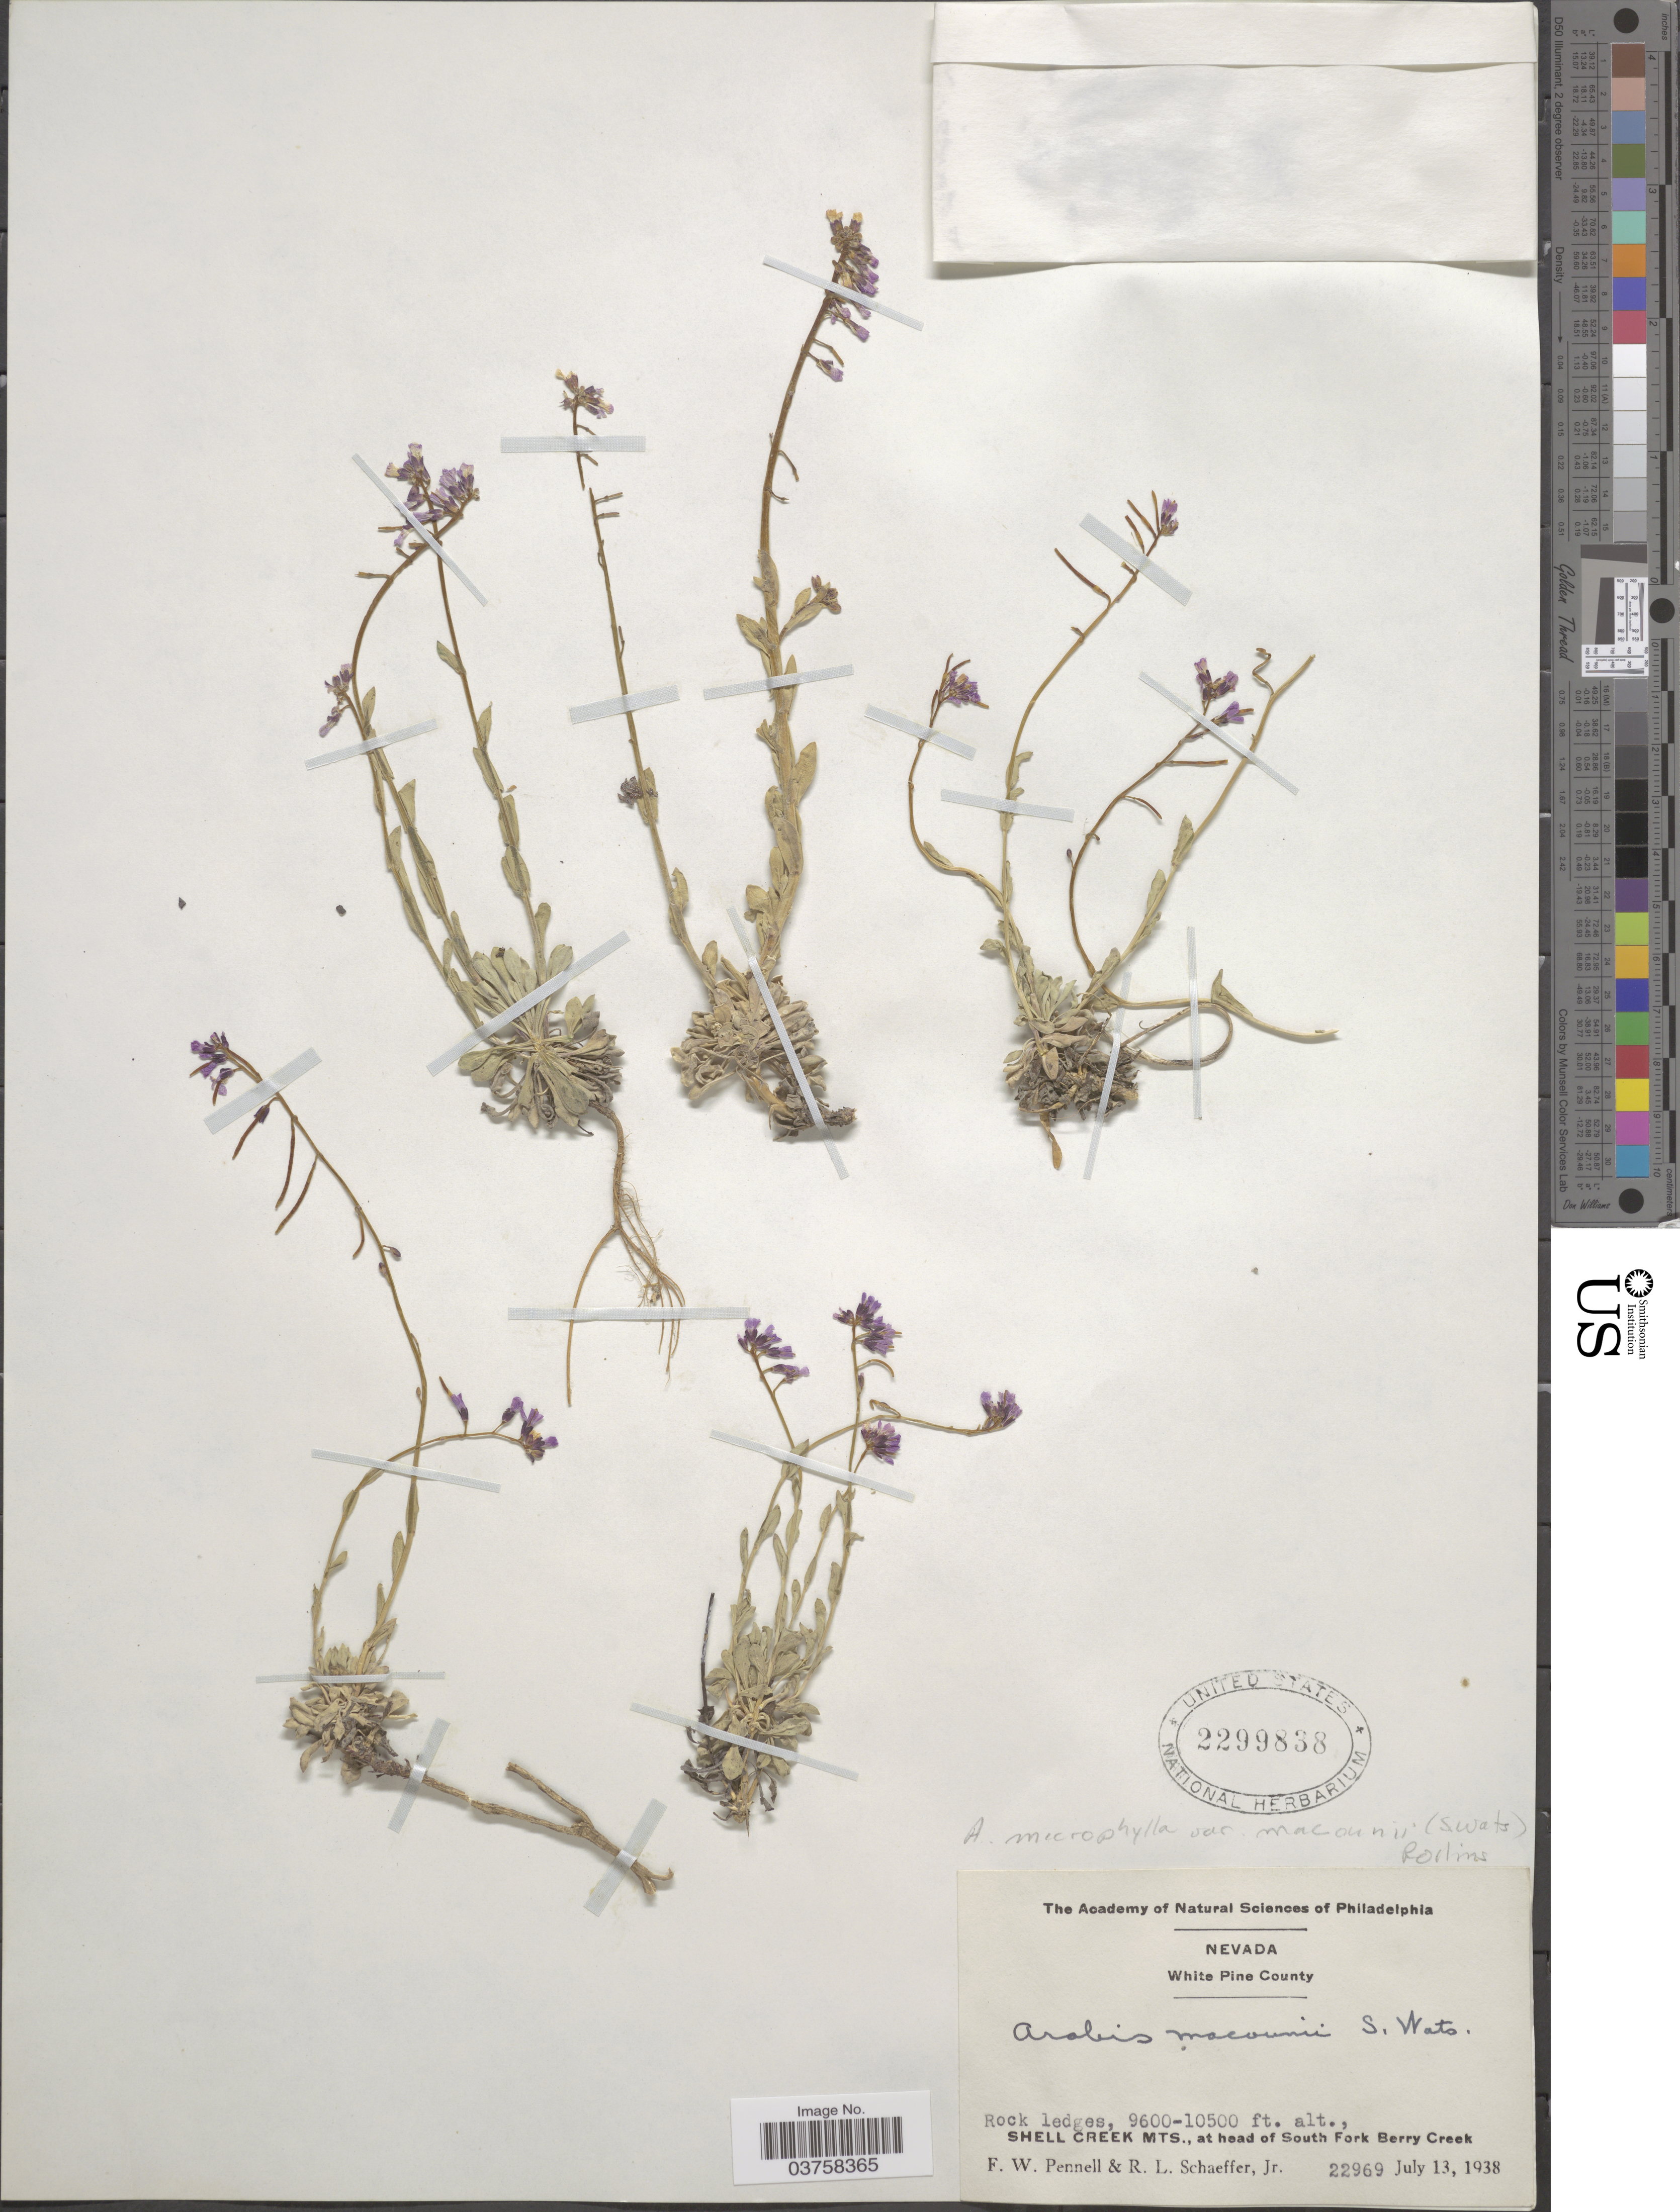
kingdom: Plantae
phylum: Tracheophyta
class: Magnoliopsida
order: Brassicales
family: Brassicaceae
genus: Arabis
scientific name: Arabis microphylla var. macounii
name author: (S. Watson) Rollins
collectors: F. W. Pennell & R. L. Schaeffer Jr.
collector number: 22969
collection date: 1938-07-13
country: United States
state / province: Nevada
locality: White Pine County. Shell Creek Mts., at head of South Fork Berry Creek.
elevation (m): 2926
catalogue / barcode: US 2299838